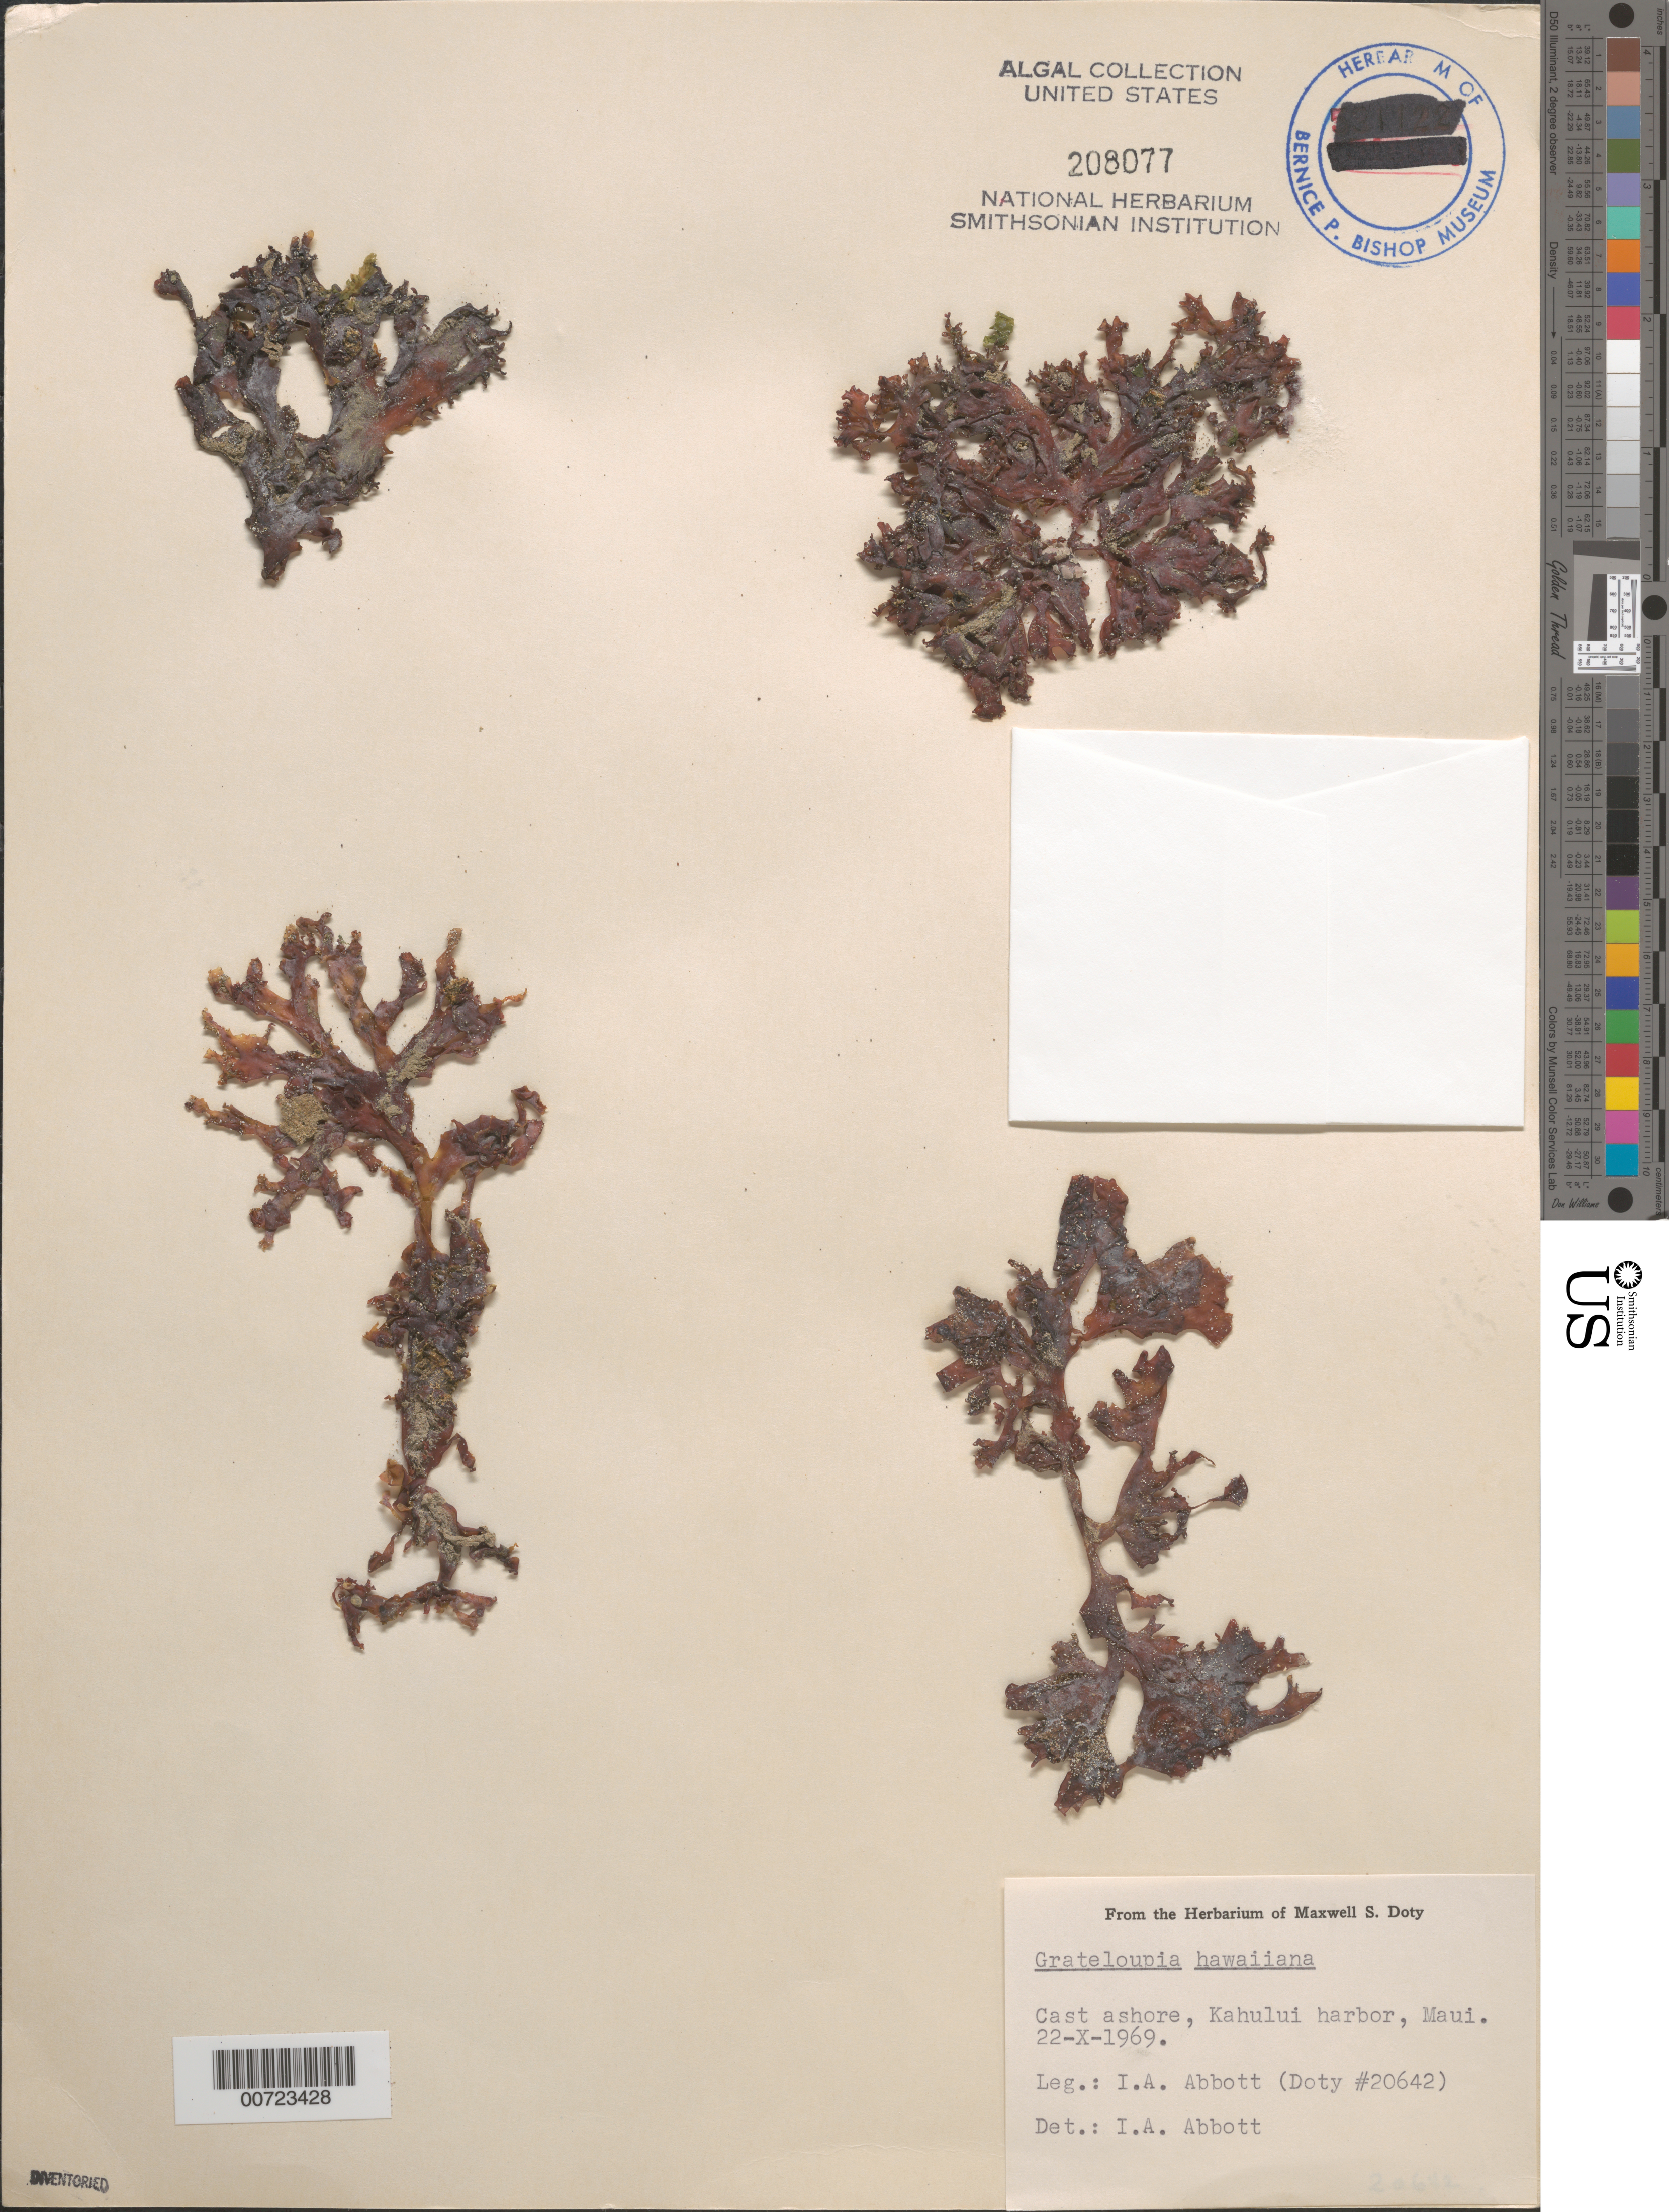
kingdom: Plantae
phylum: Rhodophyta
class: Florideophyceae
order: Halymeniales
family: Halymeniaceae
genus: Grateloupia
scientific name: Grateloupia hawaiiana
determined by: Abbott, Isabella A.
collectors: I. A. Abbott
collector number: MSD 20642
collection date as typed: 22 Oct 1969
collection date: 1969-10-22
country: United States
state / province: Hawaii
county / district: Maui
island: Maui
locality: Kahului harbor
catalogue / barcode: US 208077